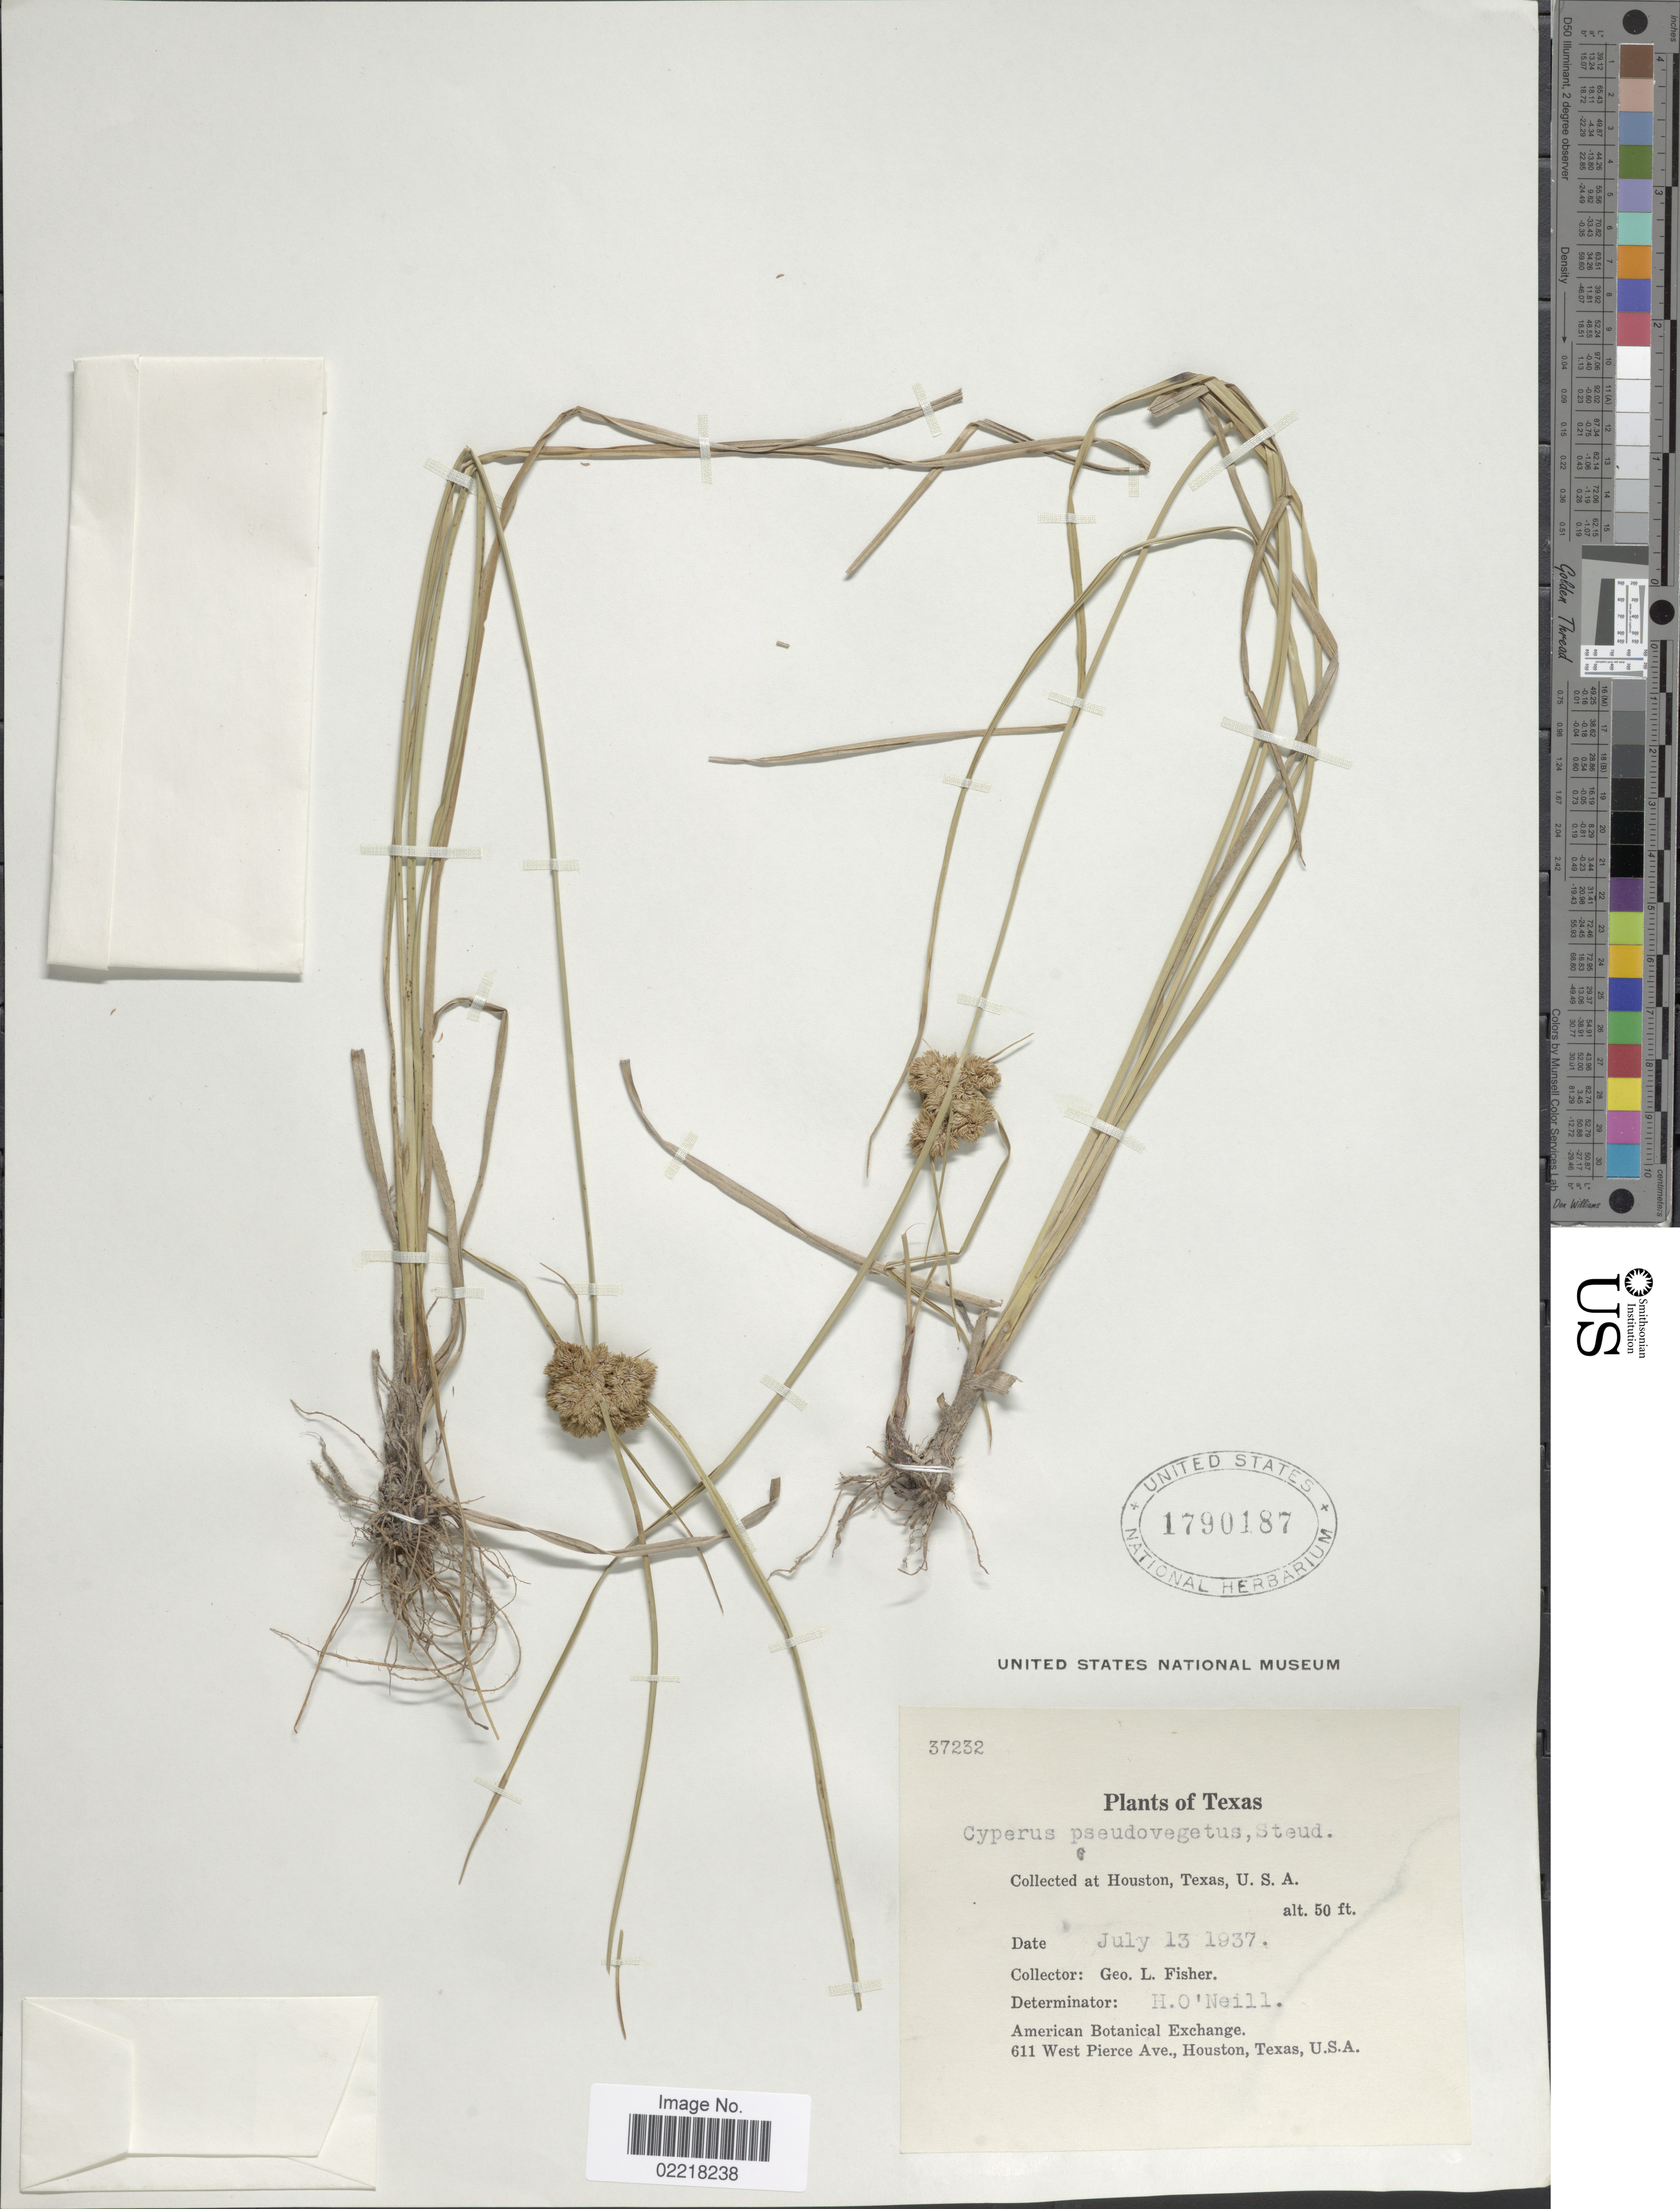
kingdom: Plantae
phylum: Tracheophyta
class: Liliopsida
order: Poales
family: Cyperaceae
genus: Cyperus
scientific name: Cyperus pseudovegetus Steud.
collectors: G. L. Fisher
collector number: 37232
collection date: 1937-07-13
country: United States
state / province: Texas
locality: Houston, U.S.A.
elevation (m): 15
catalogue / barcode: US 1790187